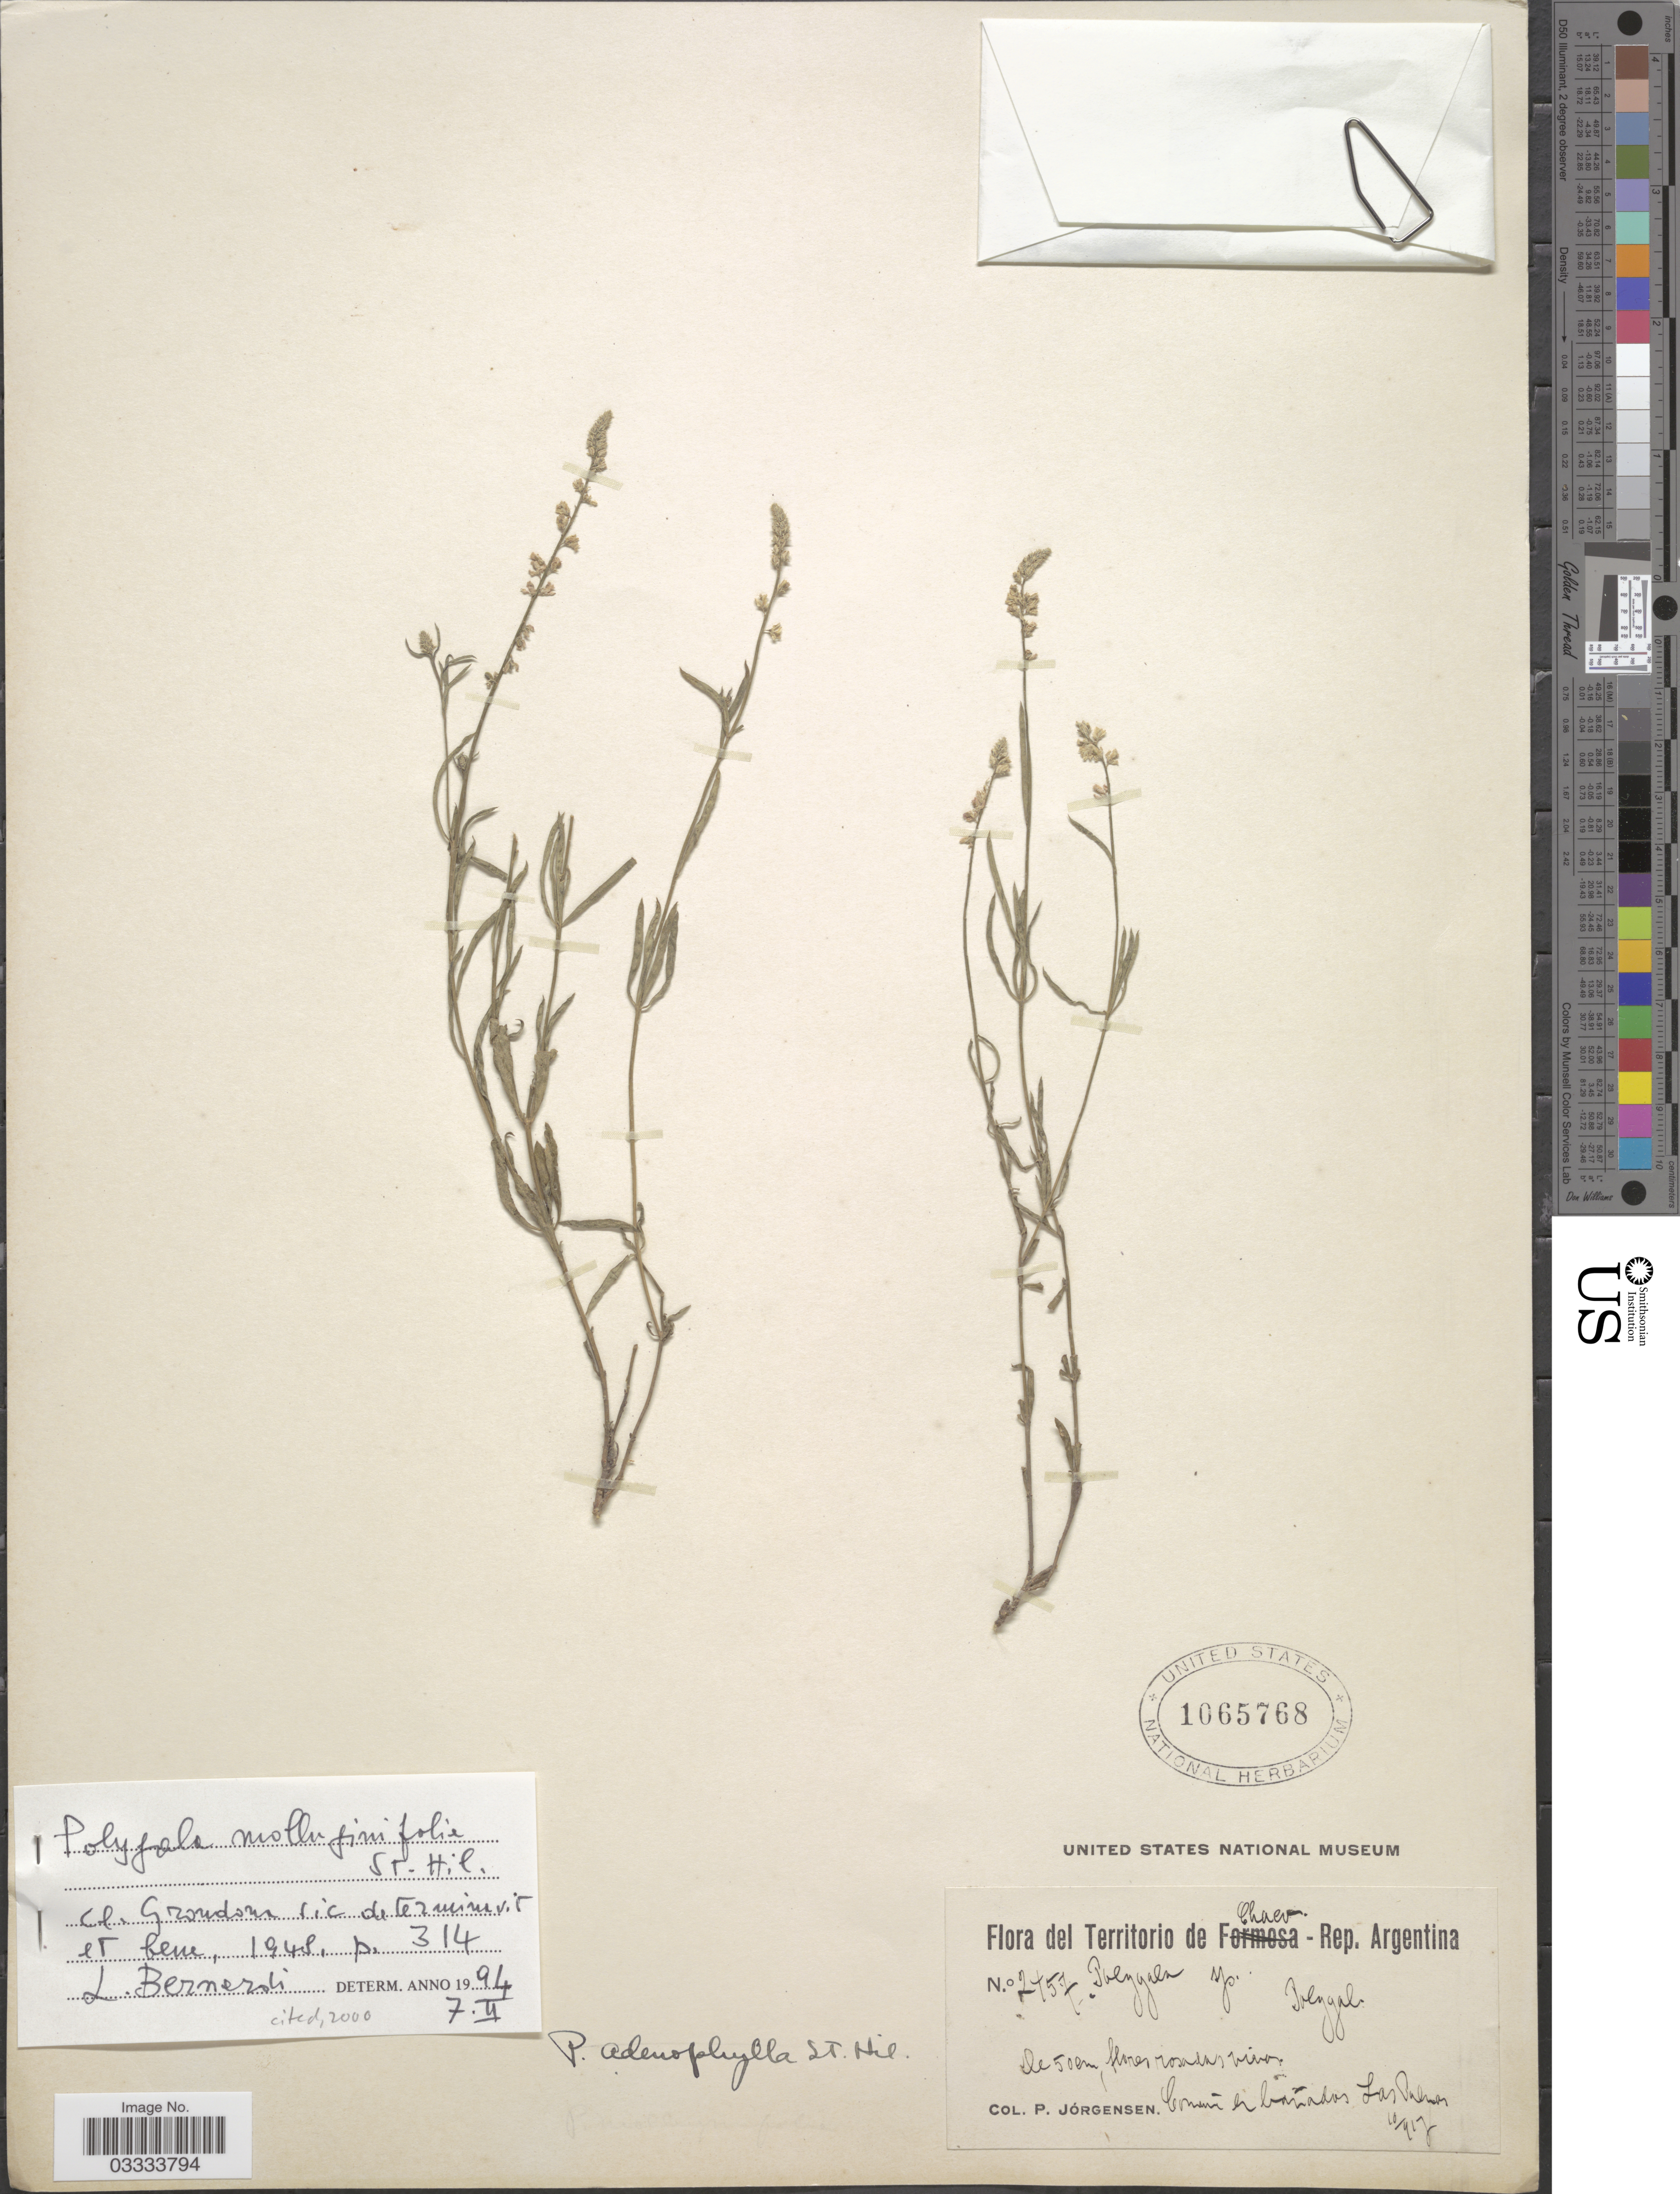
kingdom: Plantae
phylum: Tracheophyta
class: Magnoliopsida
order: Fabales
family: Polygalaceae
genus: Polygala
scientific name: Polygala molluginifolia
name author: A. St.-Hil. & Moq.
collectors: P. Jörgensen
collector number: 2457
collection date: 1917-10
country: Argentina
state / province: Chaco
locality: Commun en bañados Las Palmas.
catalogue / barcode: US 1065768